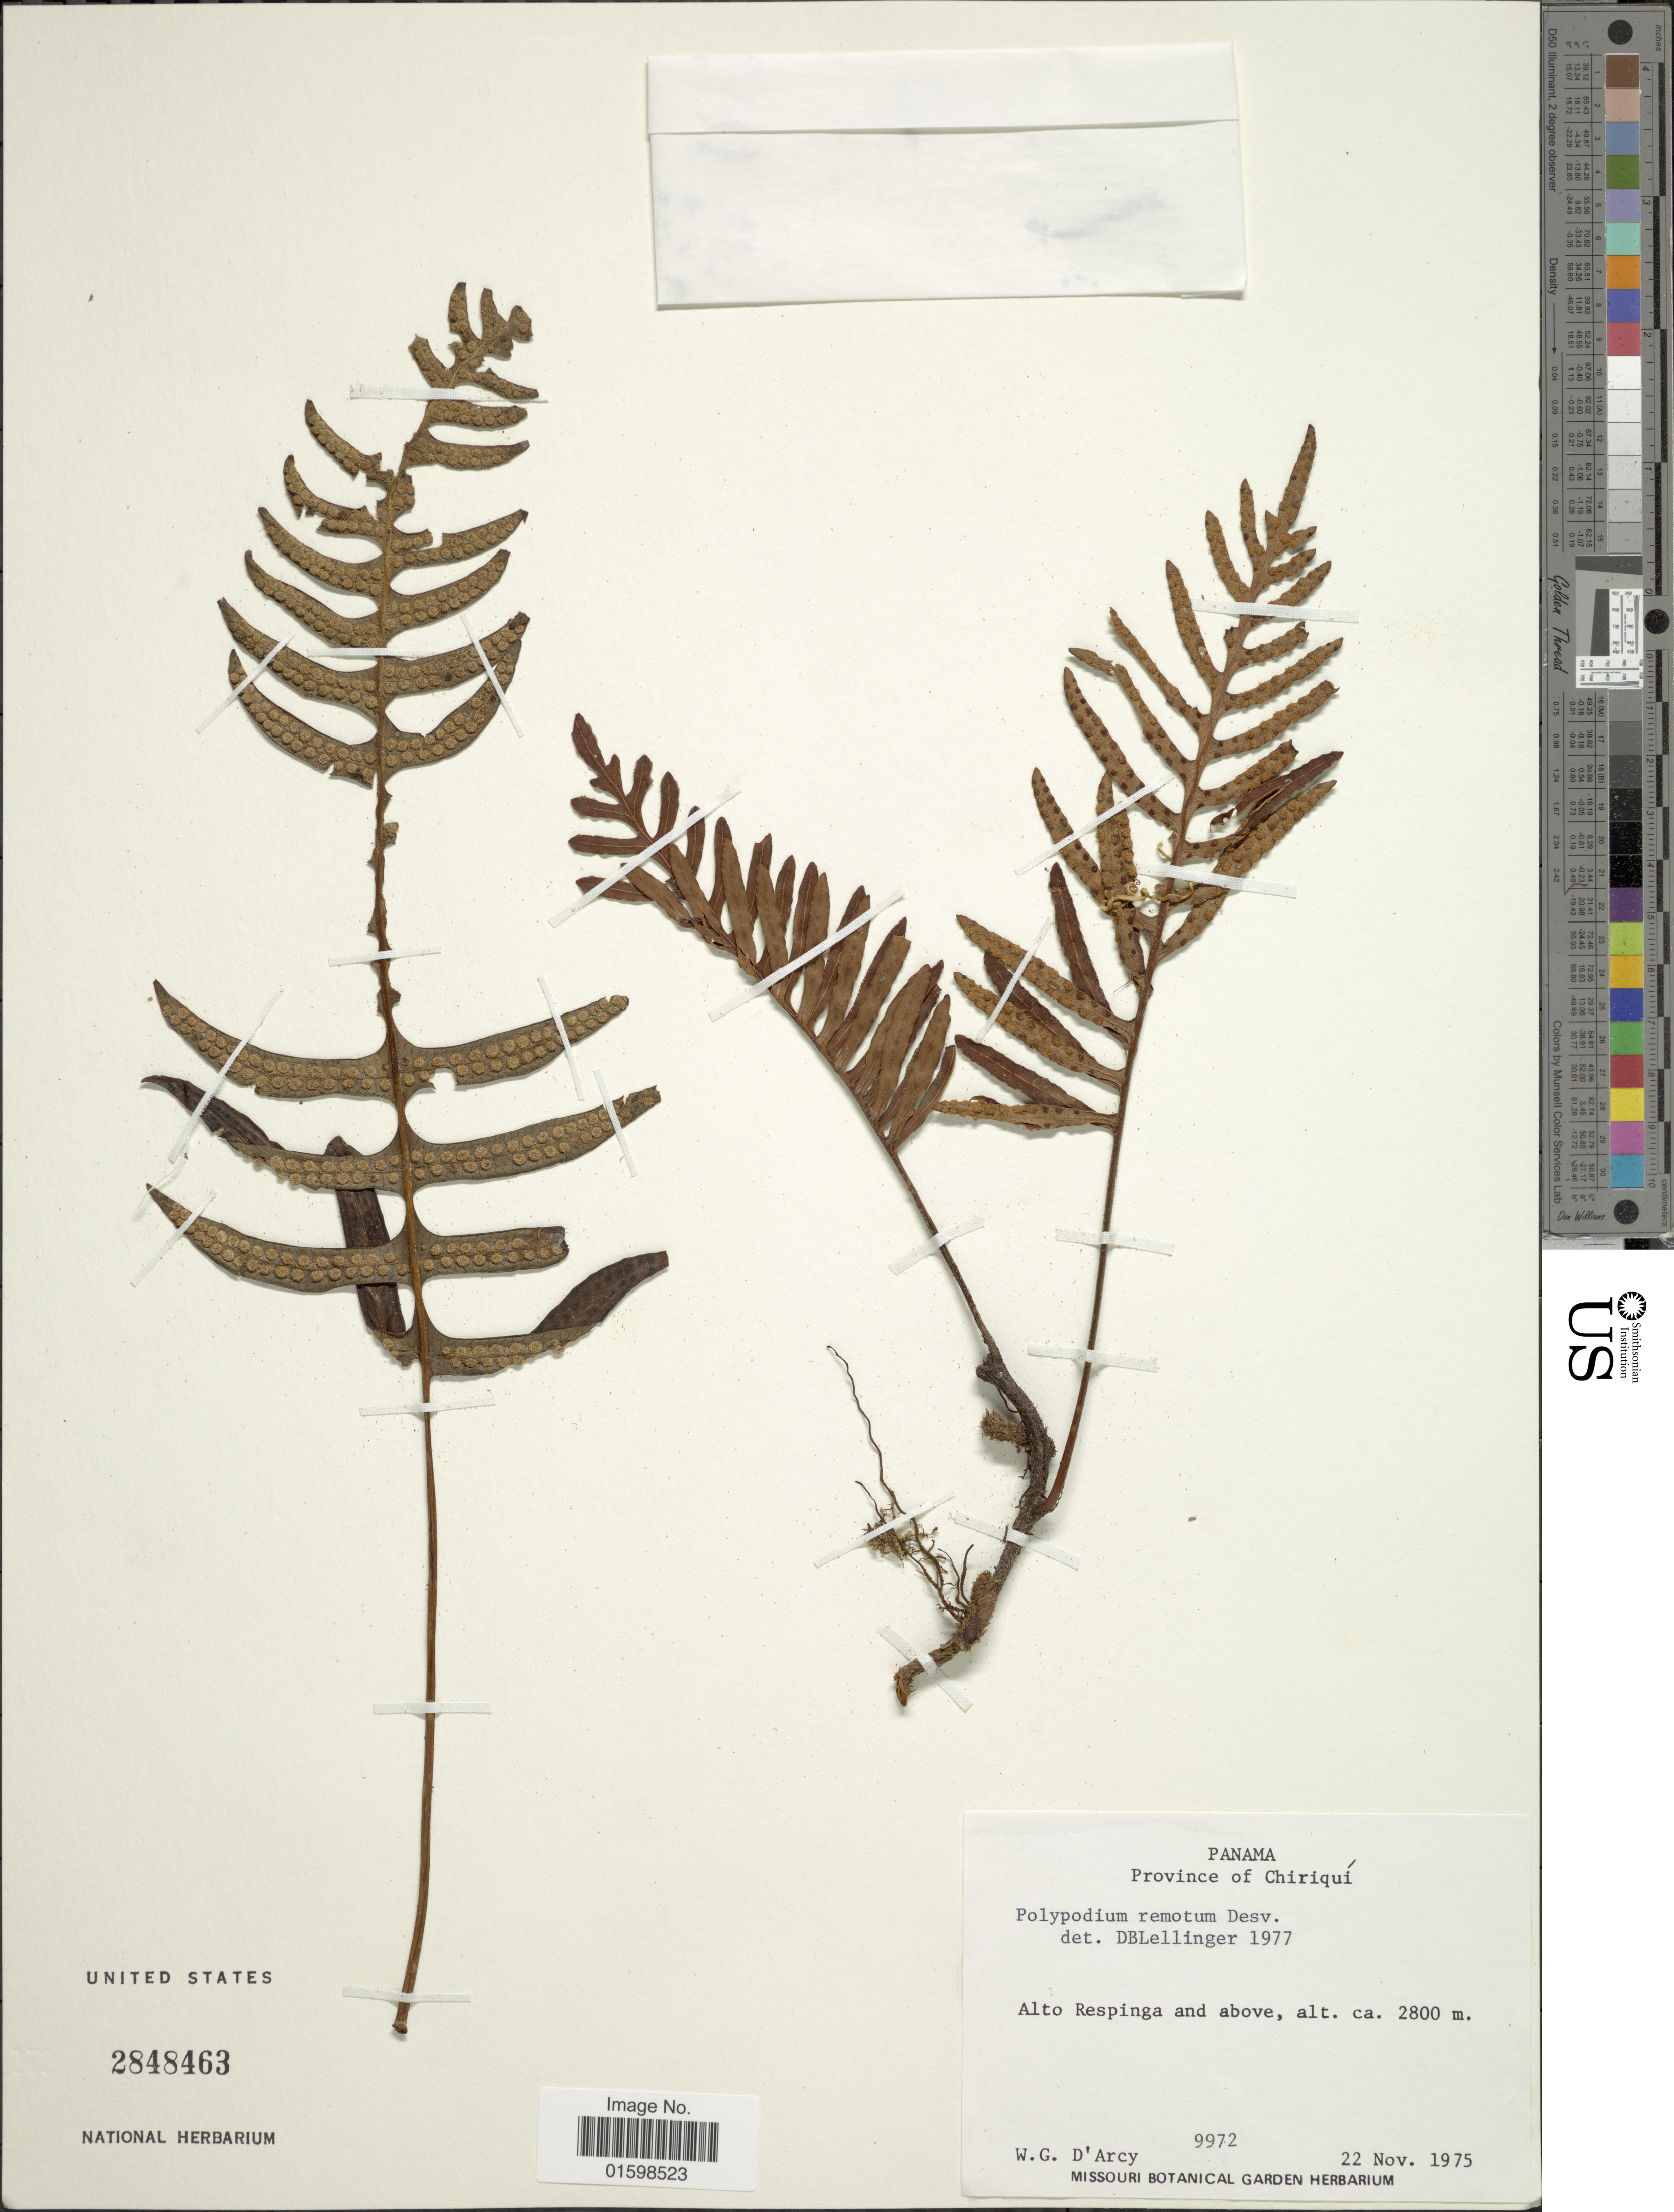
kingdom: Plantae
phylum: Tracheophyta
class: Polypodiopsida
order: Polypodiales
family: Polypodiaceae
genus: Pleopeltis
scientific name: Pleopeltis remota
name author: (Desv.) A.R. Sm.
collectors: W. G. D'Arcy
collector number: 9972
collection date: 1975-11-22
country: Panama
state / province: Chiriqui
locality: Province of Chiriquí, Alto Repsinga and above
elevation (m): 2800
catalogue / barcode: US 2848463